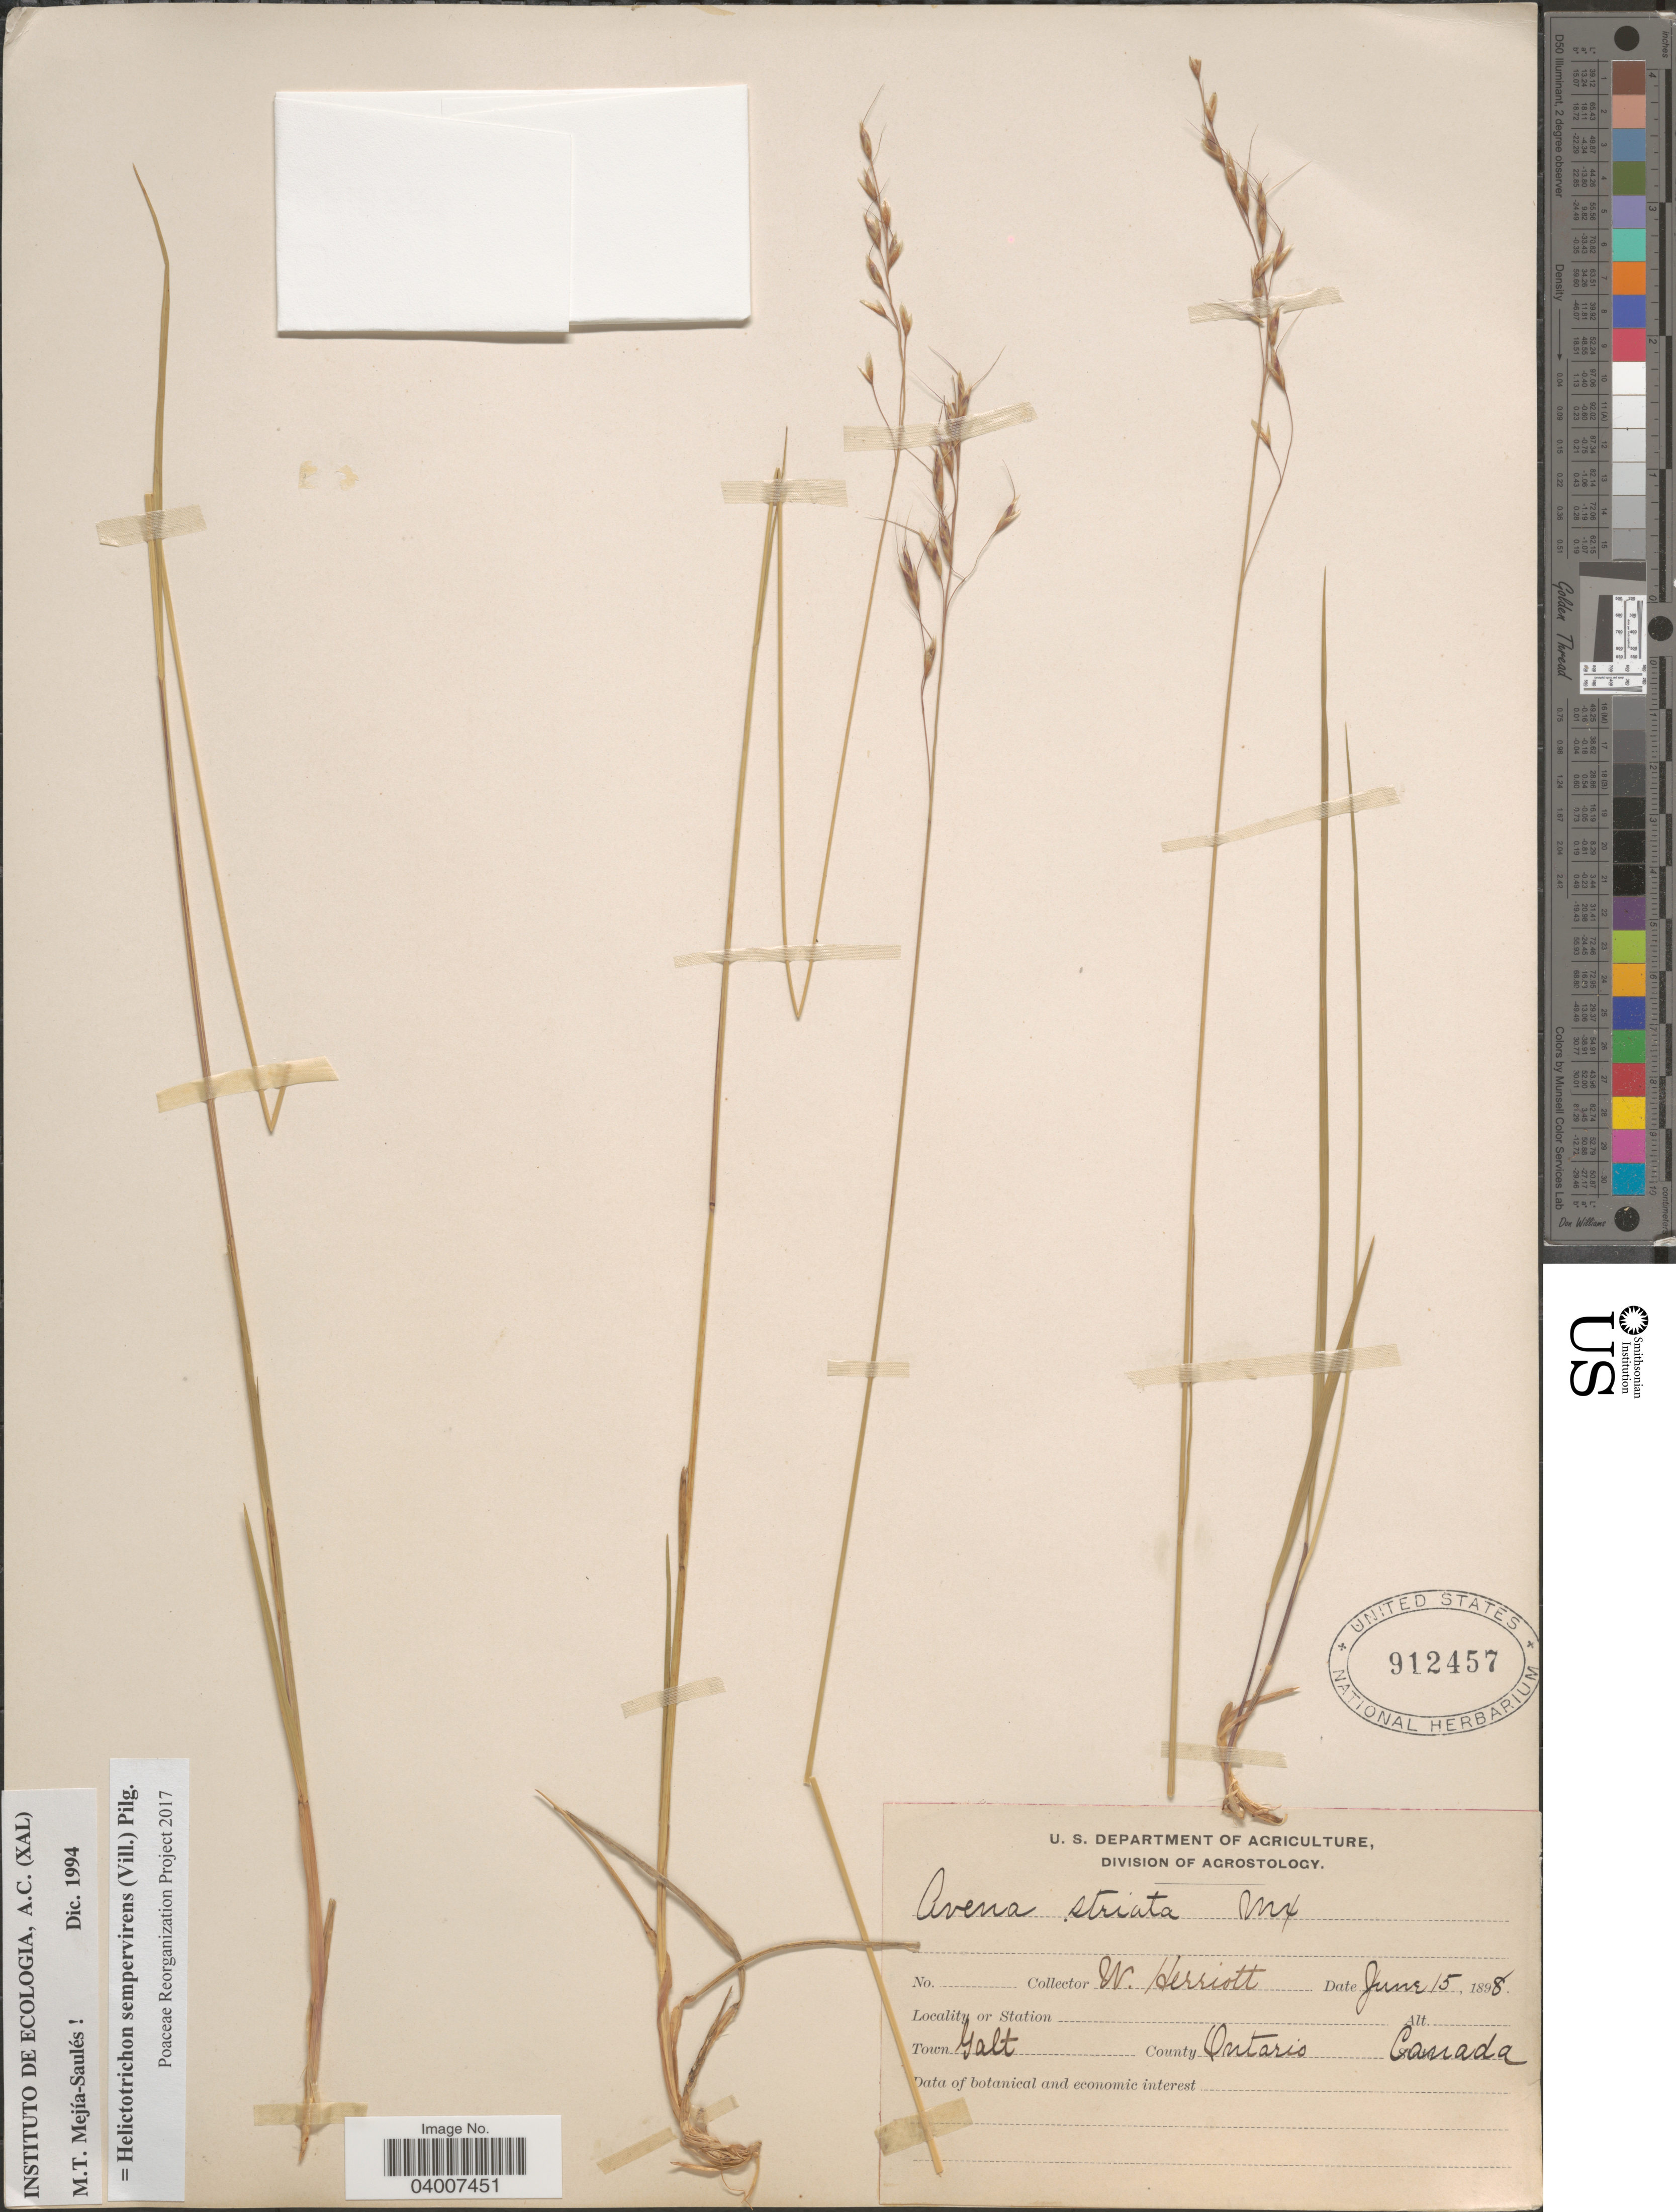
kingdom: Plantae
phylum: Tracheophyta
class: Liliopsida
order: Poales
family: Poaceae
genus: Helictotrichon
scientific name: Helictotrichon sempervirens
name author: (Vill.) Pilg.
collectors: W. Herriot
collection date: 1898-06-15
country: Canada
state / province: Ontario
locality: Town Galt. County Ontario.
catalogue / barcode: US 912457